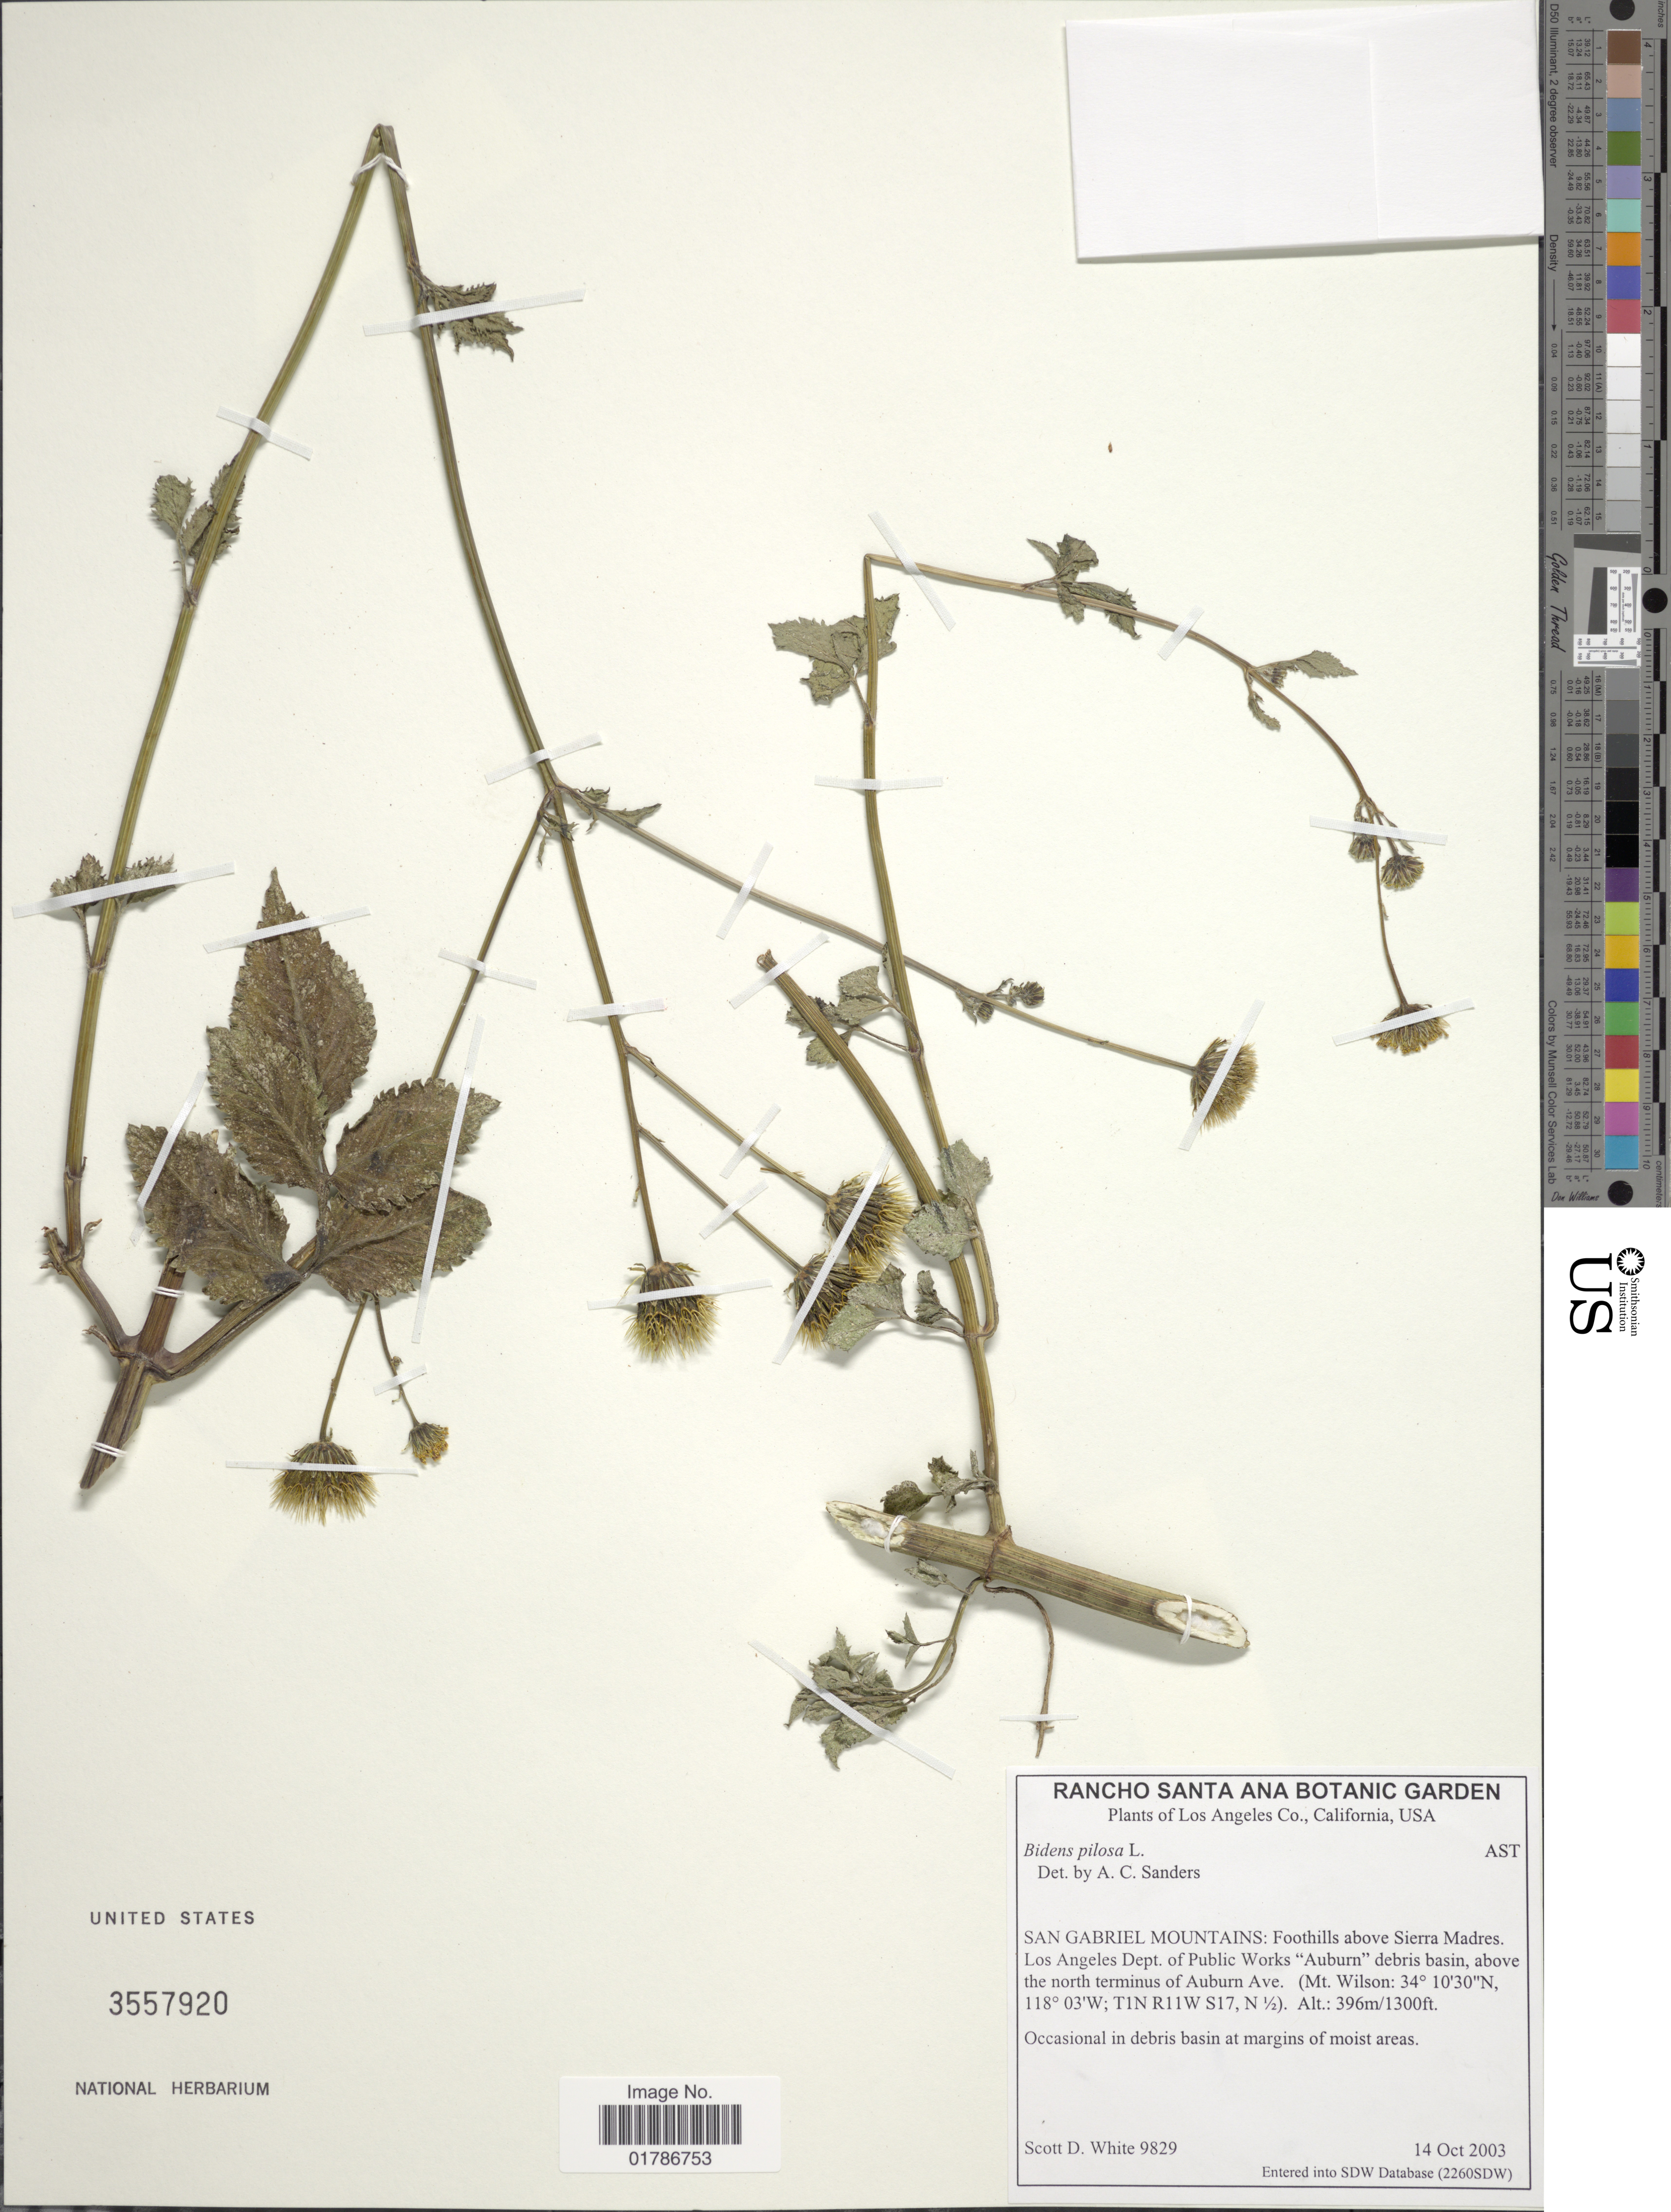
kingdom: Plantae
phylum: Tracheophyta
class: Magnoliopsida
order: Asterales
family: Asteraceae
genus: Bidens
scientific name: Bidens pilosa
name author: L.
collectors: S. White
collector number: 9829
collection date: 2003-10-14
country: United States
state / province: California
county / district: Los Angeles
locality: Los Angeles Co., San Gabriel Mountains, Foothills above Sierra Madres, Los Angeles Dept. of Public Works "Auburn" debris basin, above the north terminus of Auburn Ave, (Mt. Wilson: T1N R11W S17, N½)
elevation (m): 396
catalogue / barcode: US 3557920